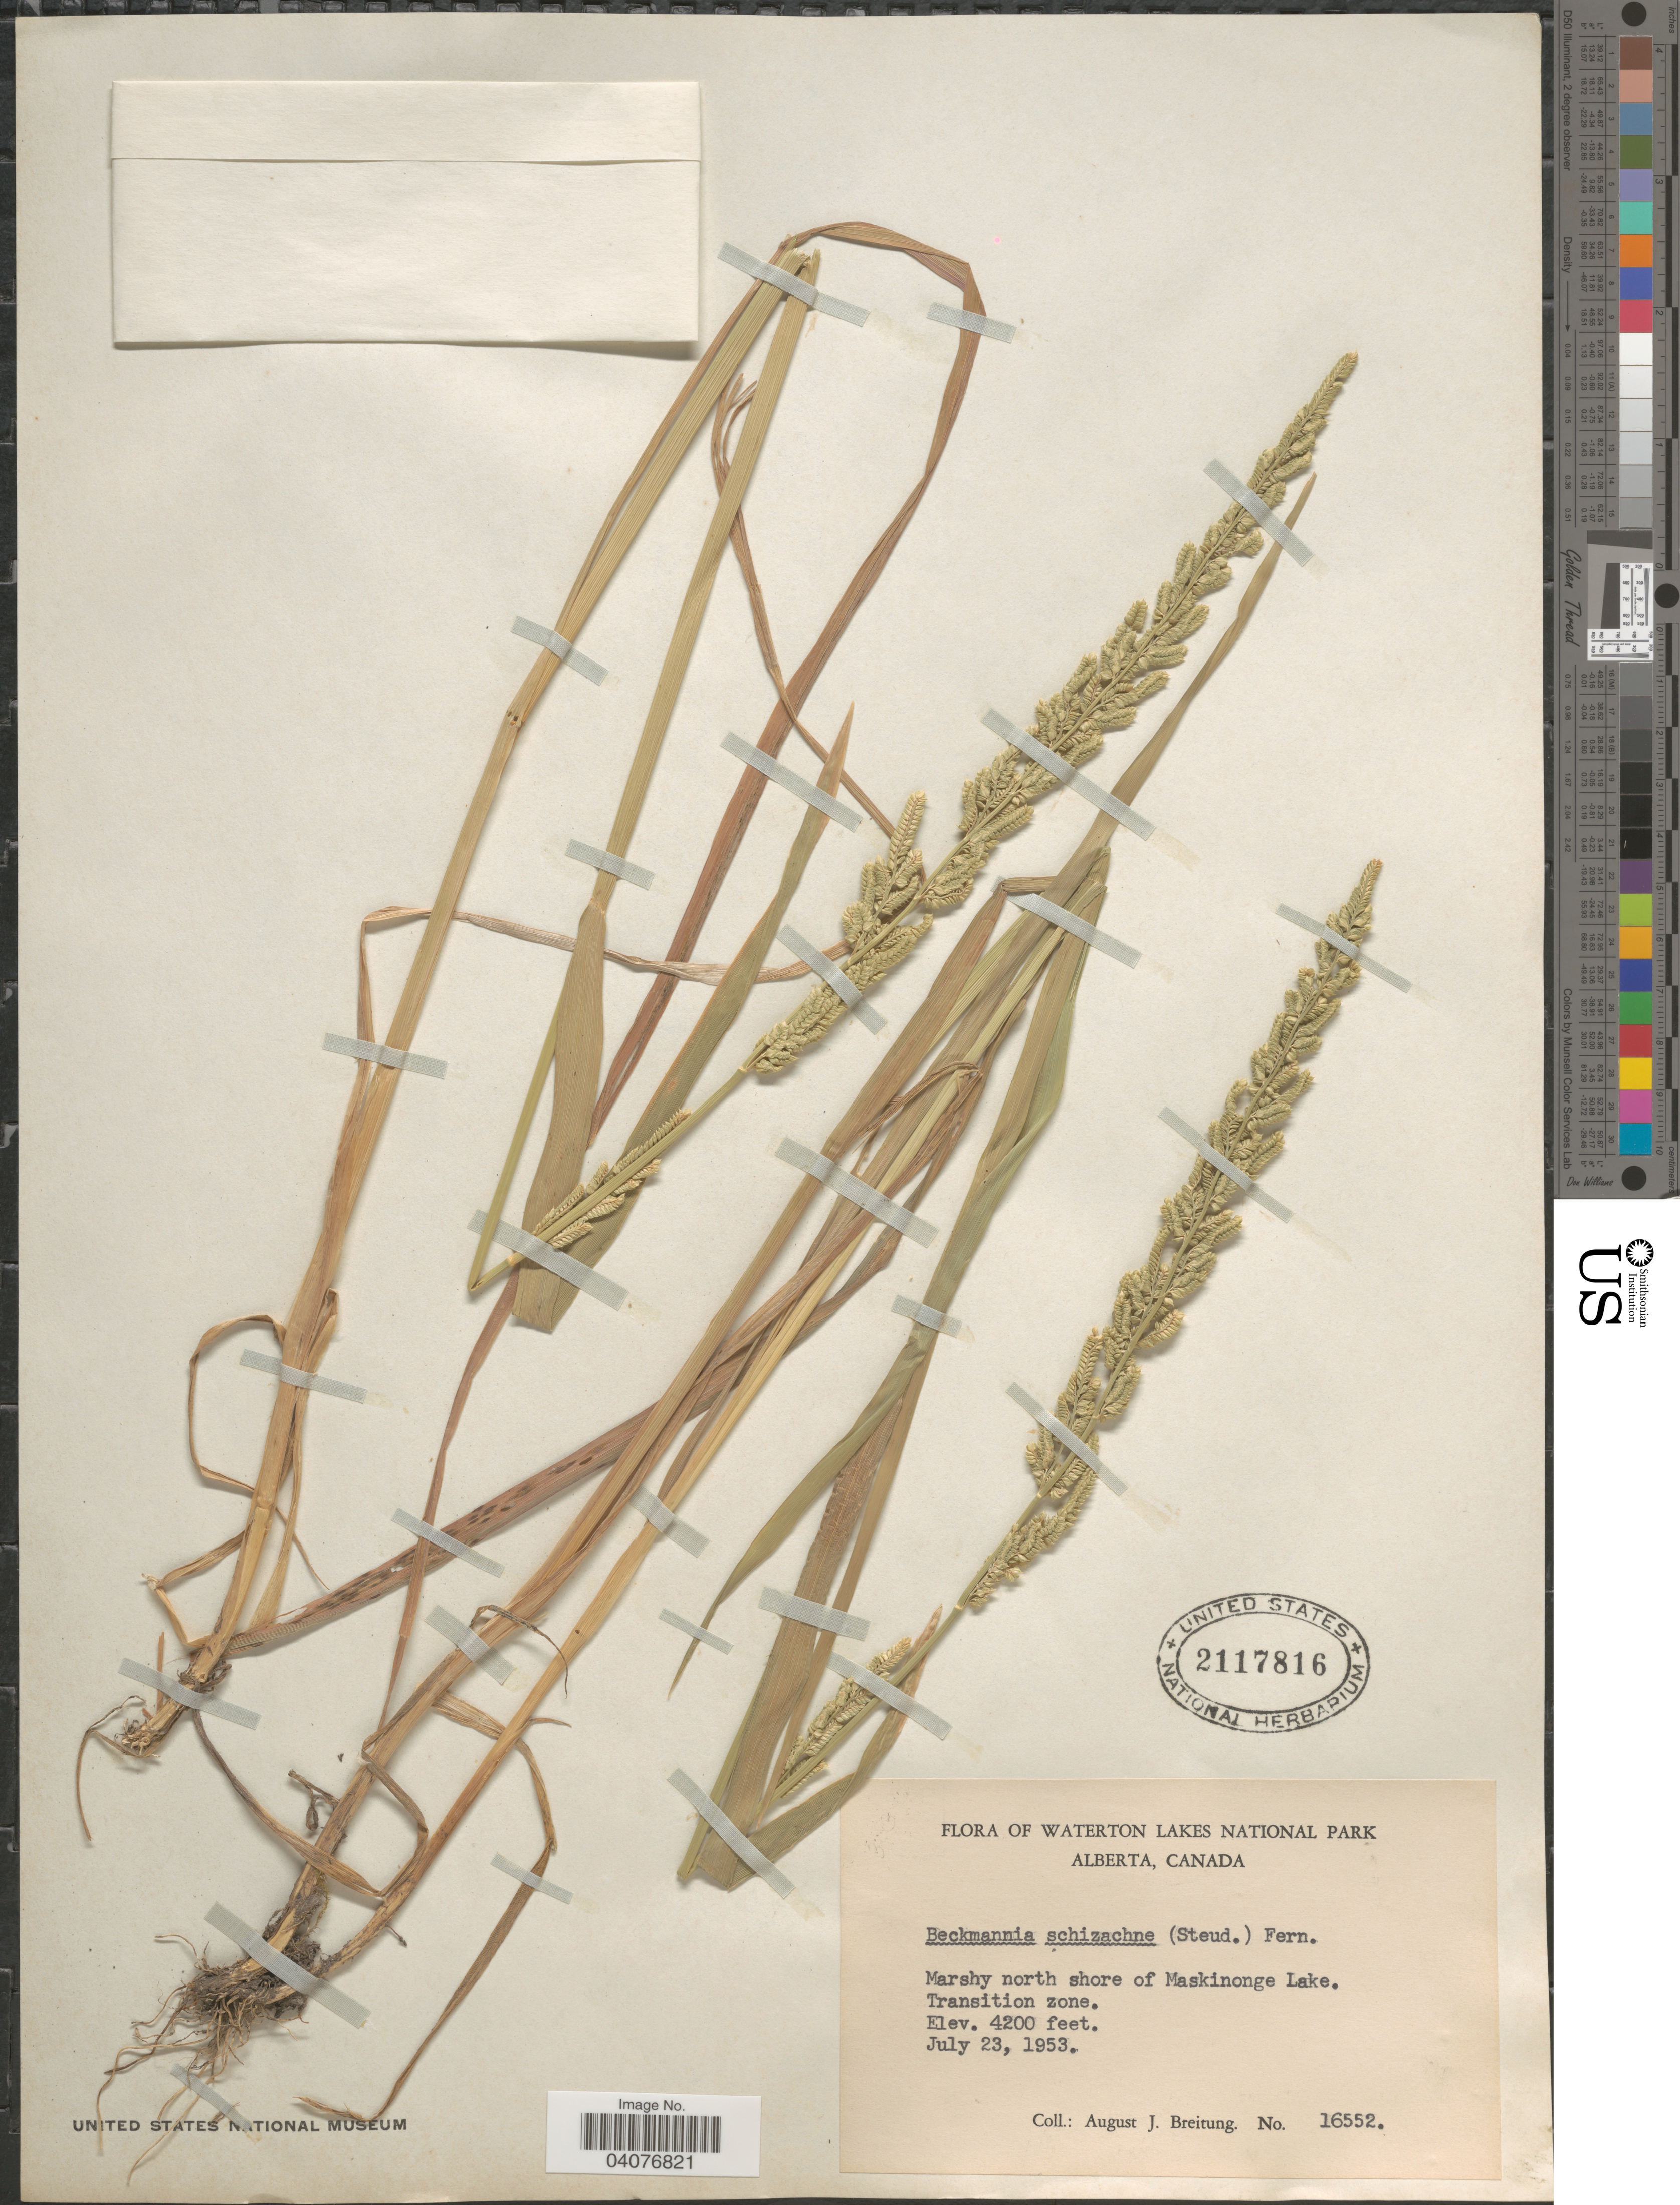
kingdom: Plantae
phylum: Tracheophyta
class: Liliopsida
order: Poales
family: Poaceae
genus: Beckmannia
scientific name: Beckmannia syzigachne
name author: (Steud.) Fernald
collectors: A. Breitung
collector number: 16552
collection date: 1953-07-23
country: Canada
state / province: Alberta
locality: Waterton Lakes National Park. Marshy north shore of Maskinonge Lake. Transition zone.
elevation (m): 1280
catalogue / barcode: US 2117816